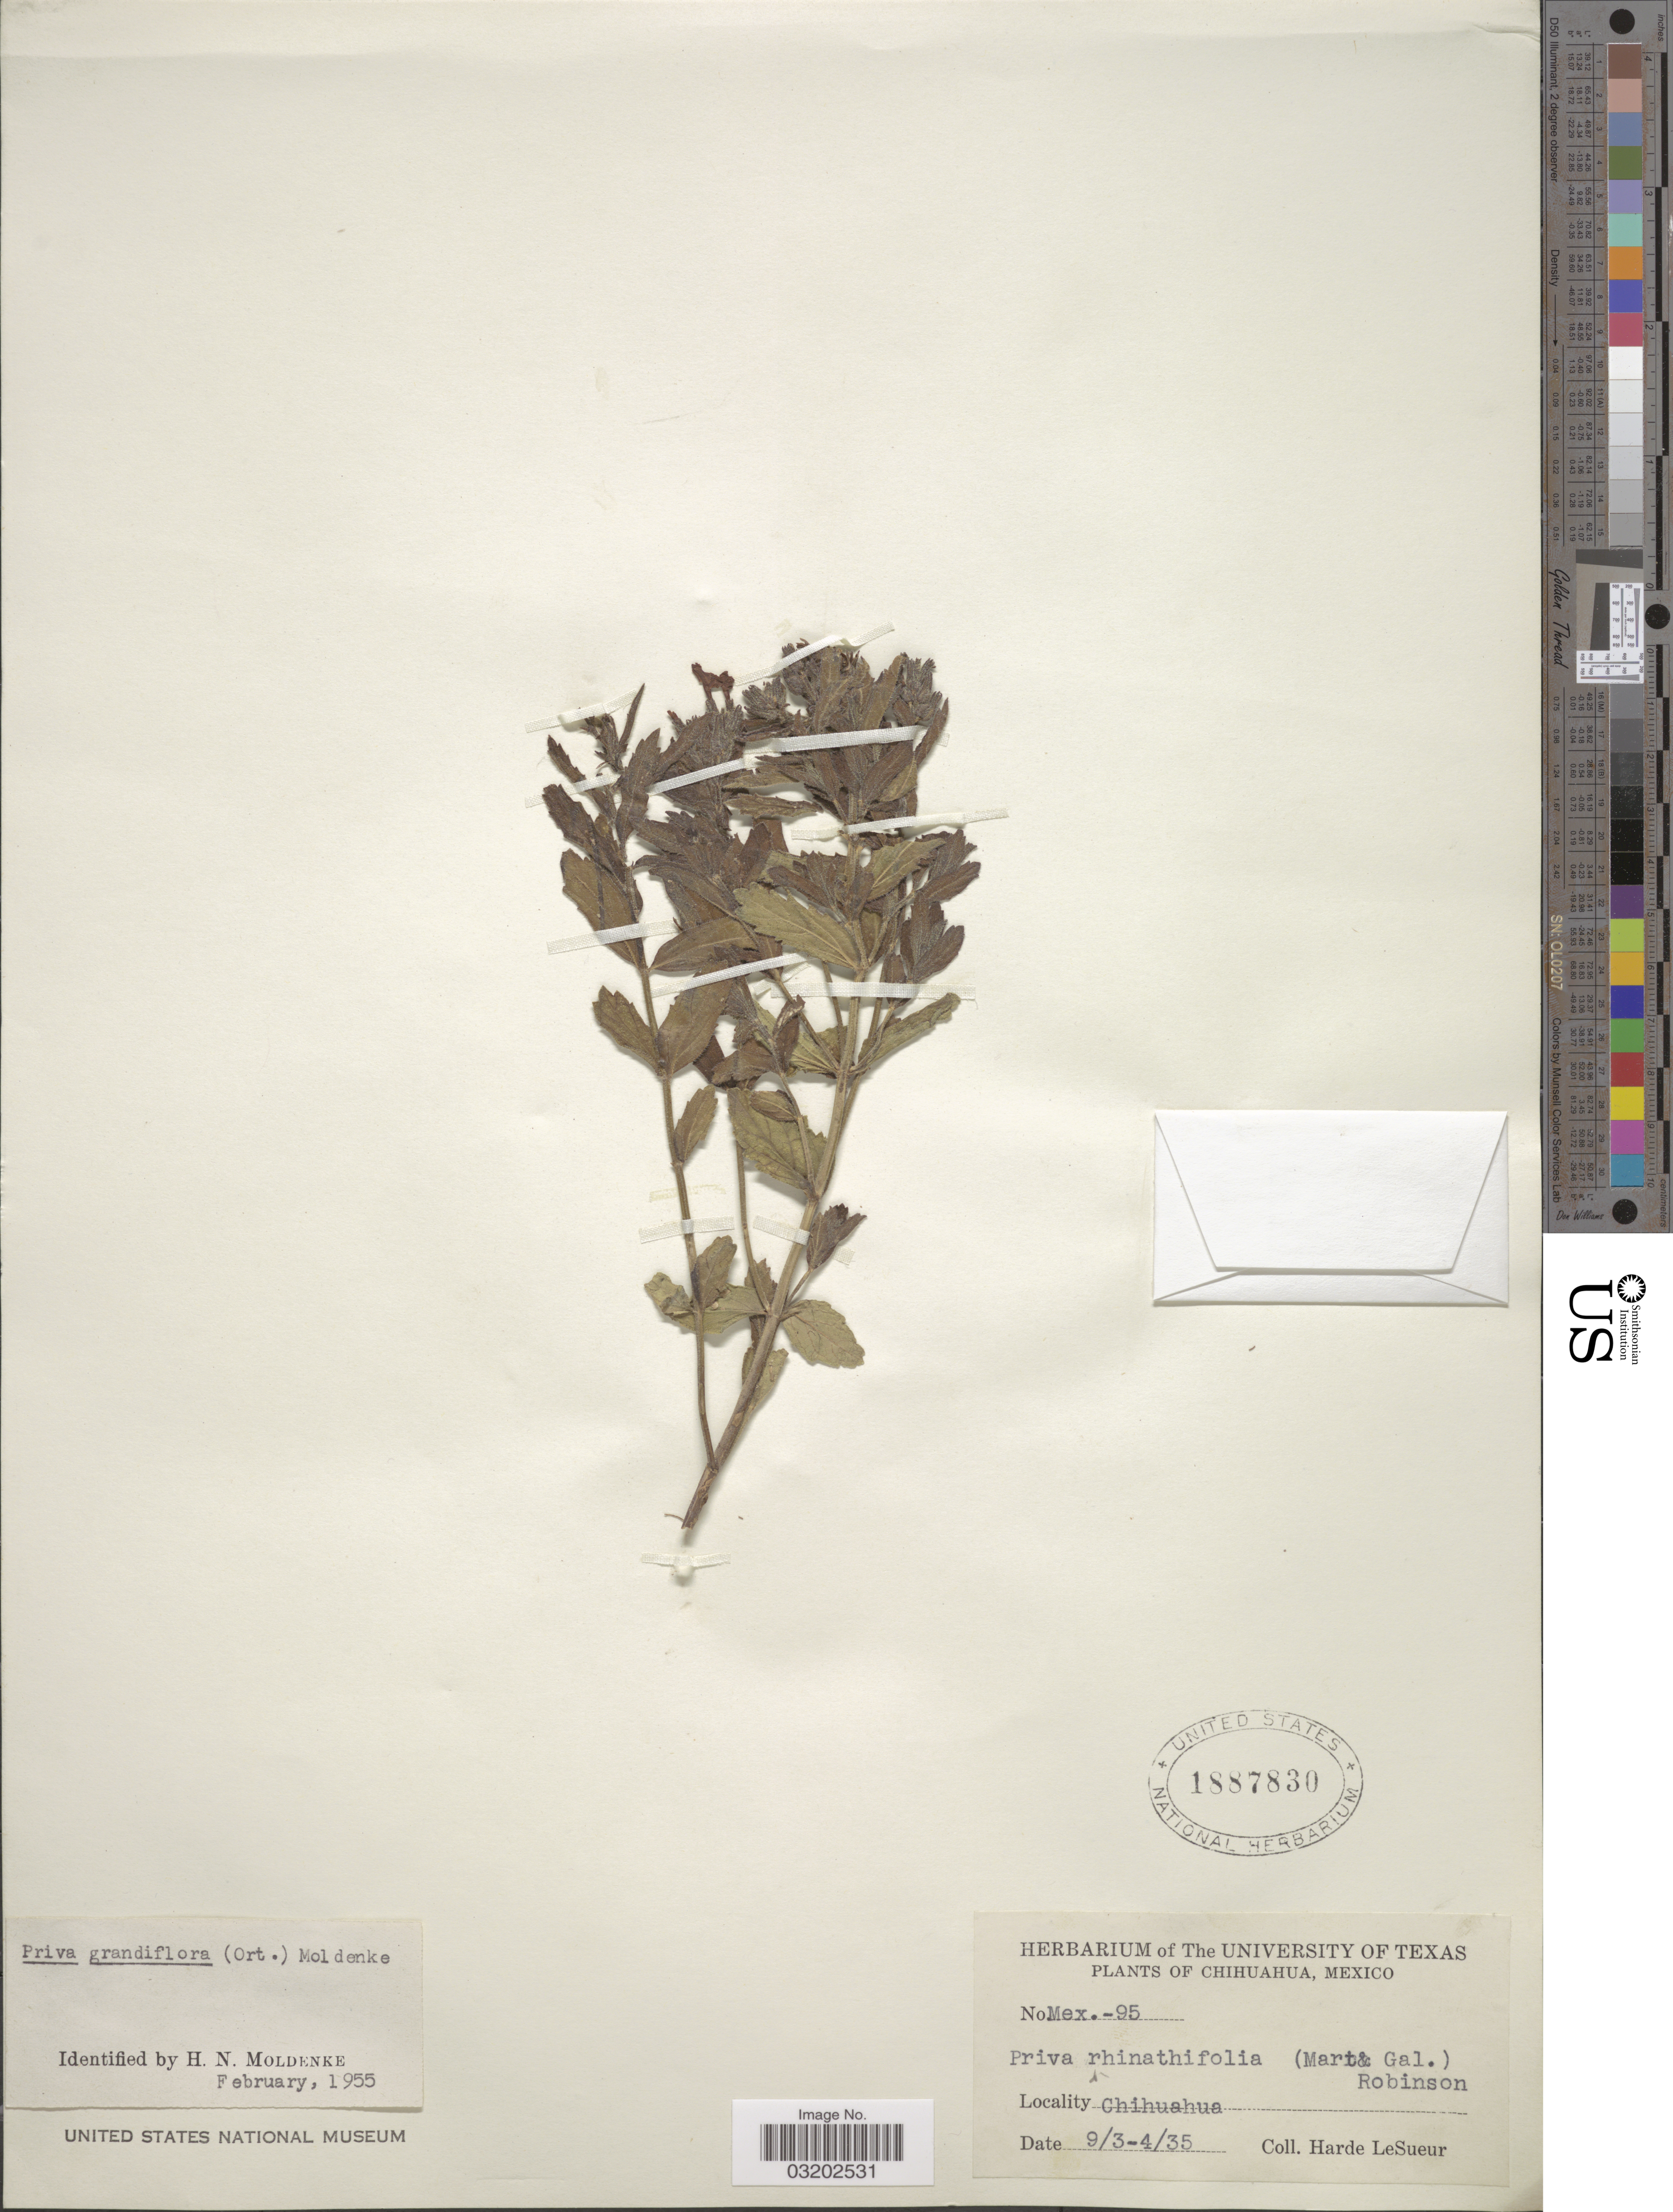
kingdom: Plantae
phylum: Tracheophyta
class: Magnoliopsida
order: Lamiales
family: Verbenaceae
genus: Priva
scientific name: Priva grandiflora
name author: Moldenke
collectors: H. LeSueur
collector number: Mex.-95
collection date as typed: Transcribed d/m/y: 9/3/35 to 9/4/35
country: Mexico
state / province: Chihuahua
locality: Chihuahua.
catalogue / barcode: US 1887830